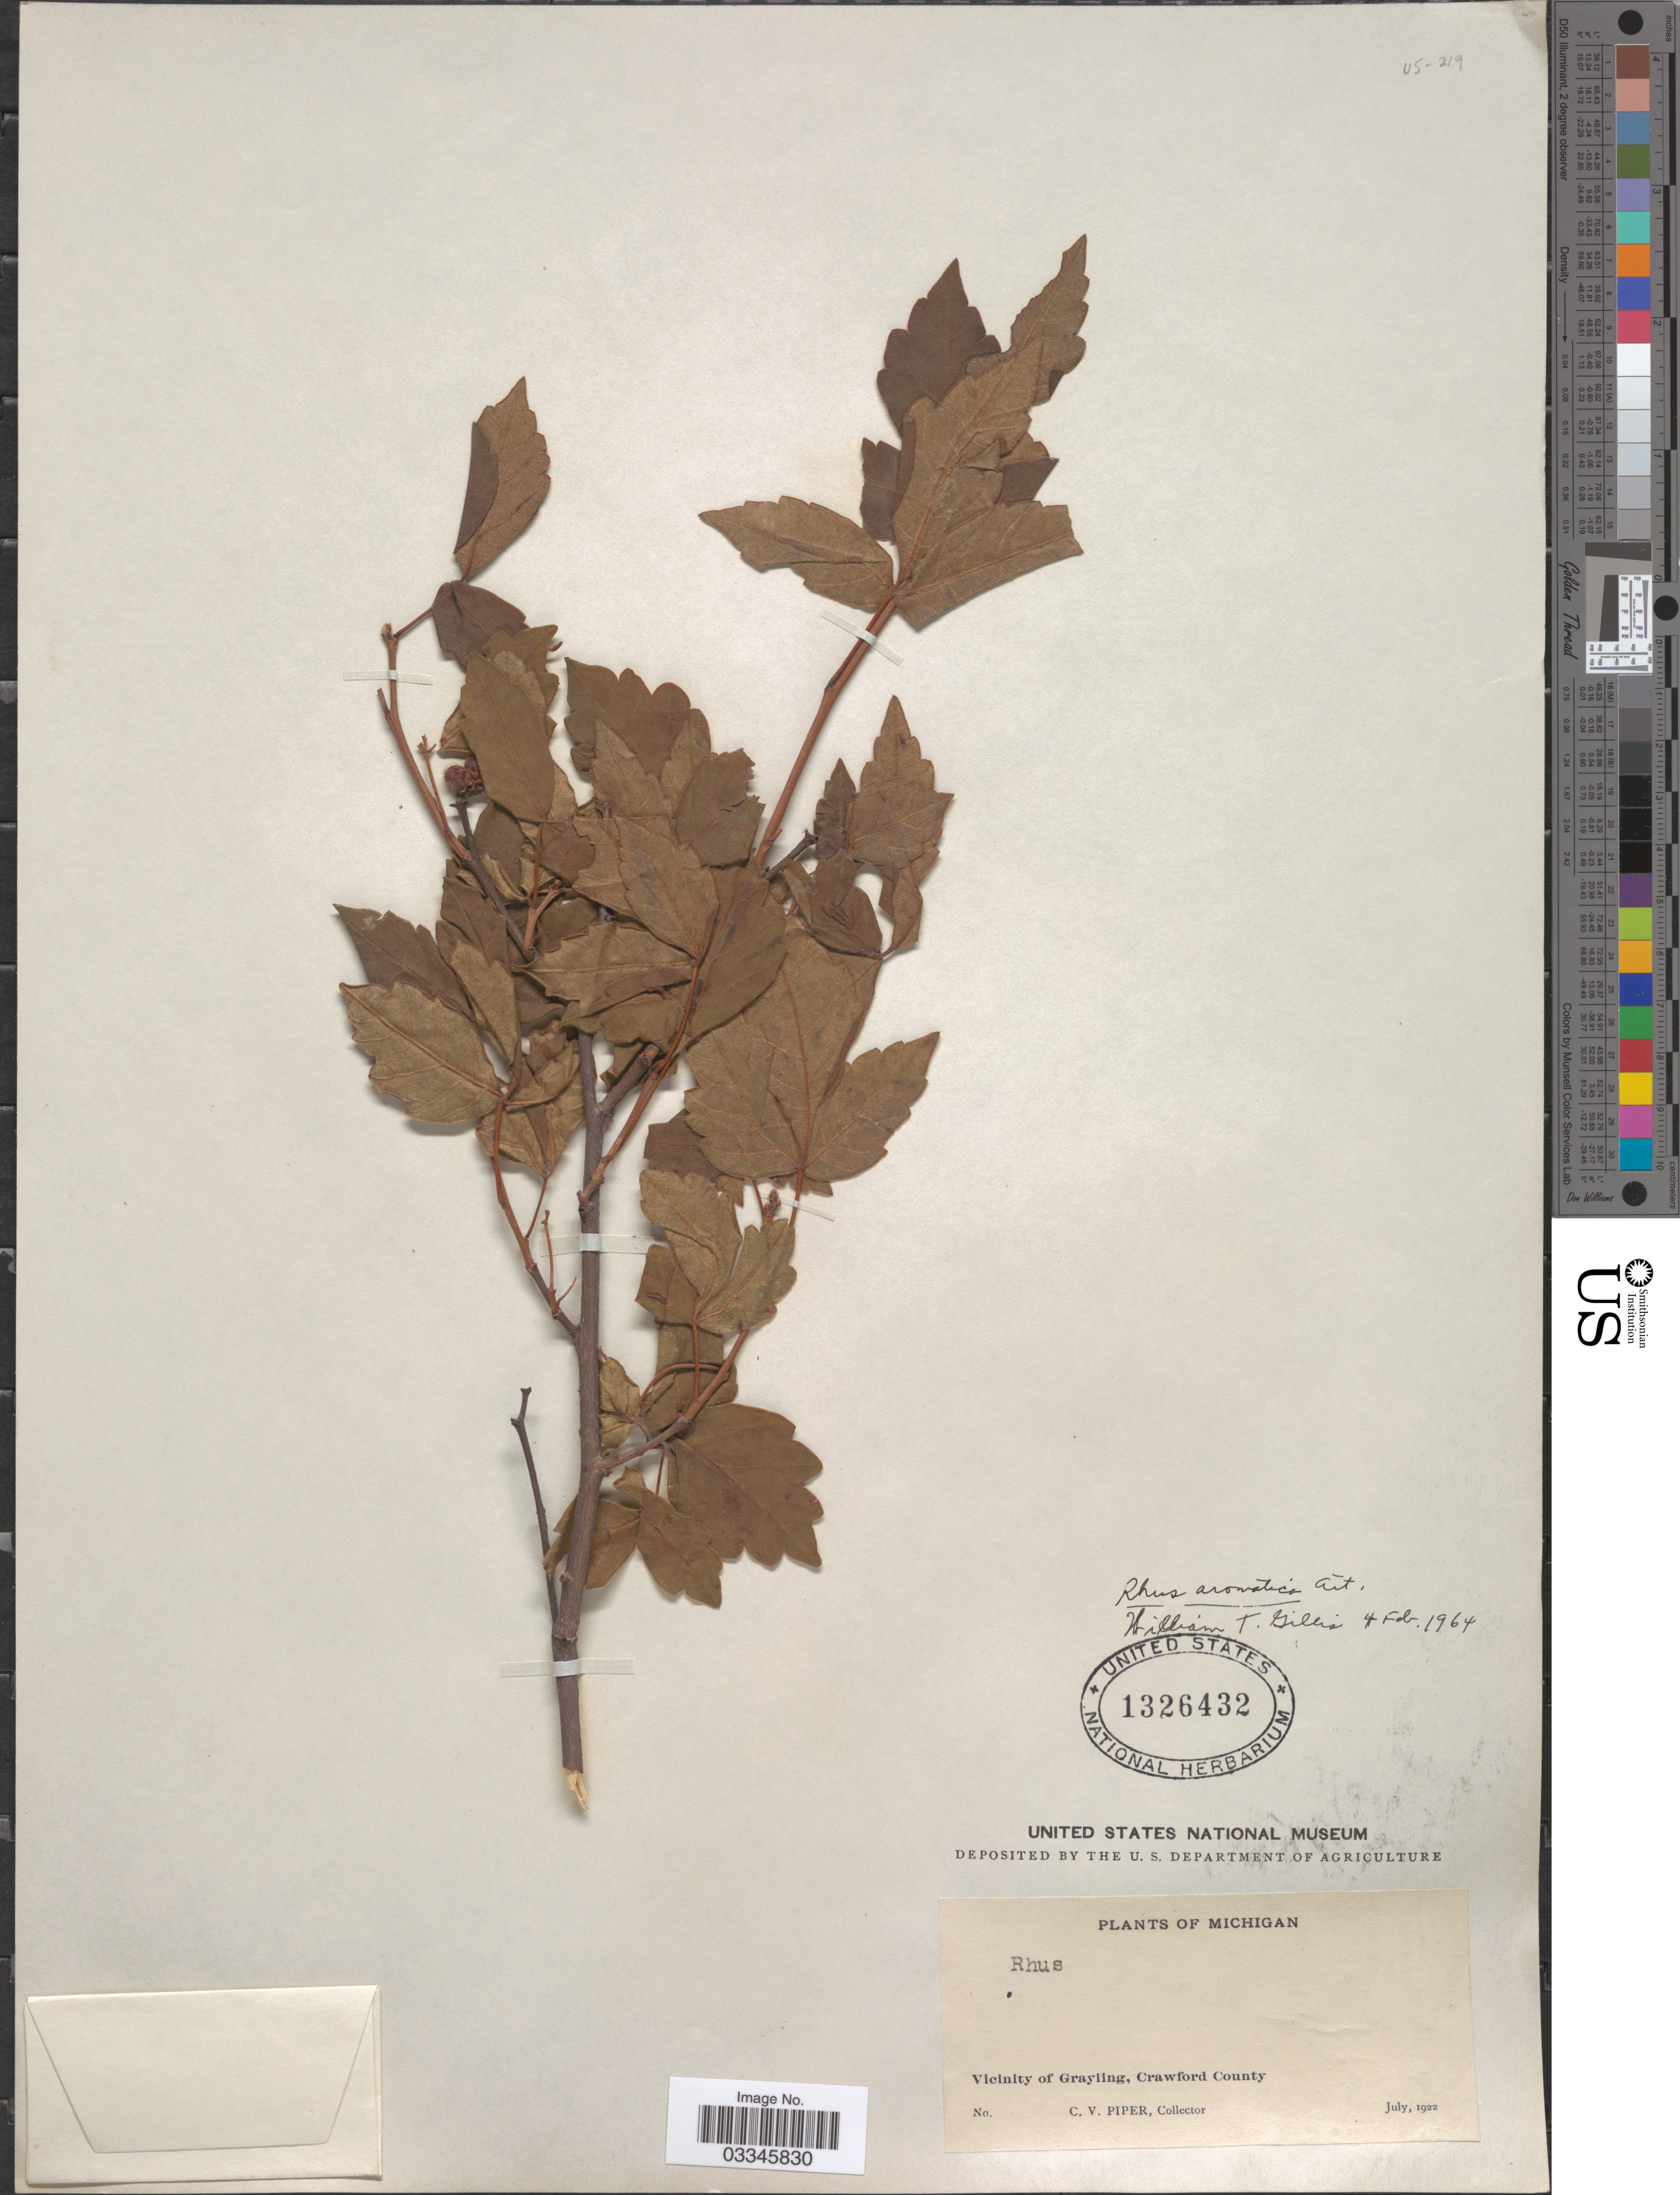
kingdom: Plantae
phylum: Tracheophyta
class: Magnoliopsida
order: Sapindales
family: Anacardiaceae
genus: Rhus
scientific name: Rhus crenata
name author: Thunb.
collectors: C. V. Piper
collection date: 1922-07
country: United States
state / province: Michigan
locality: Vicinity of Grayling, Crawford County.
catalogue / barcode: US 1326432